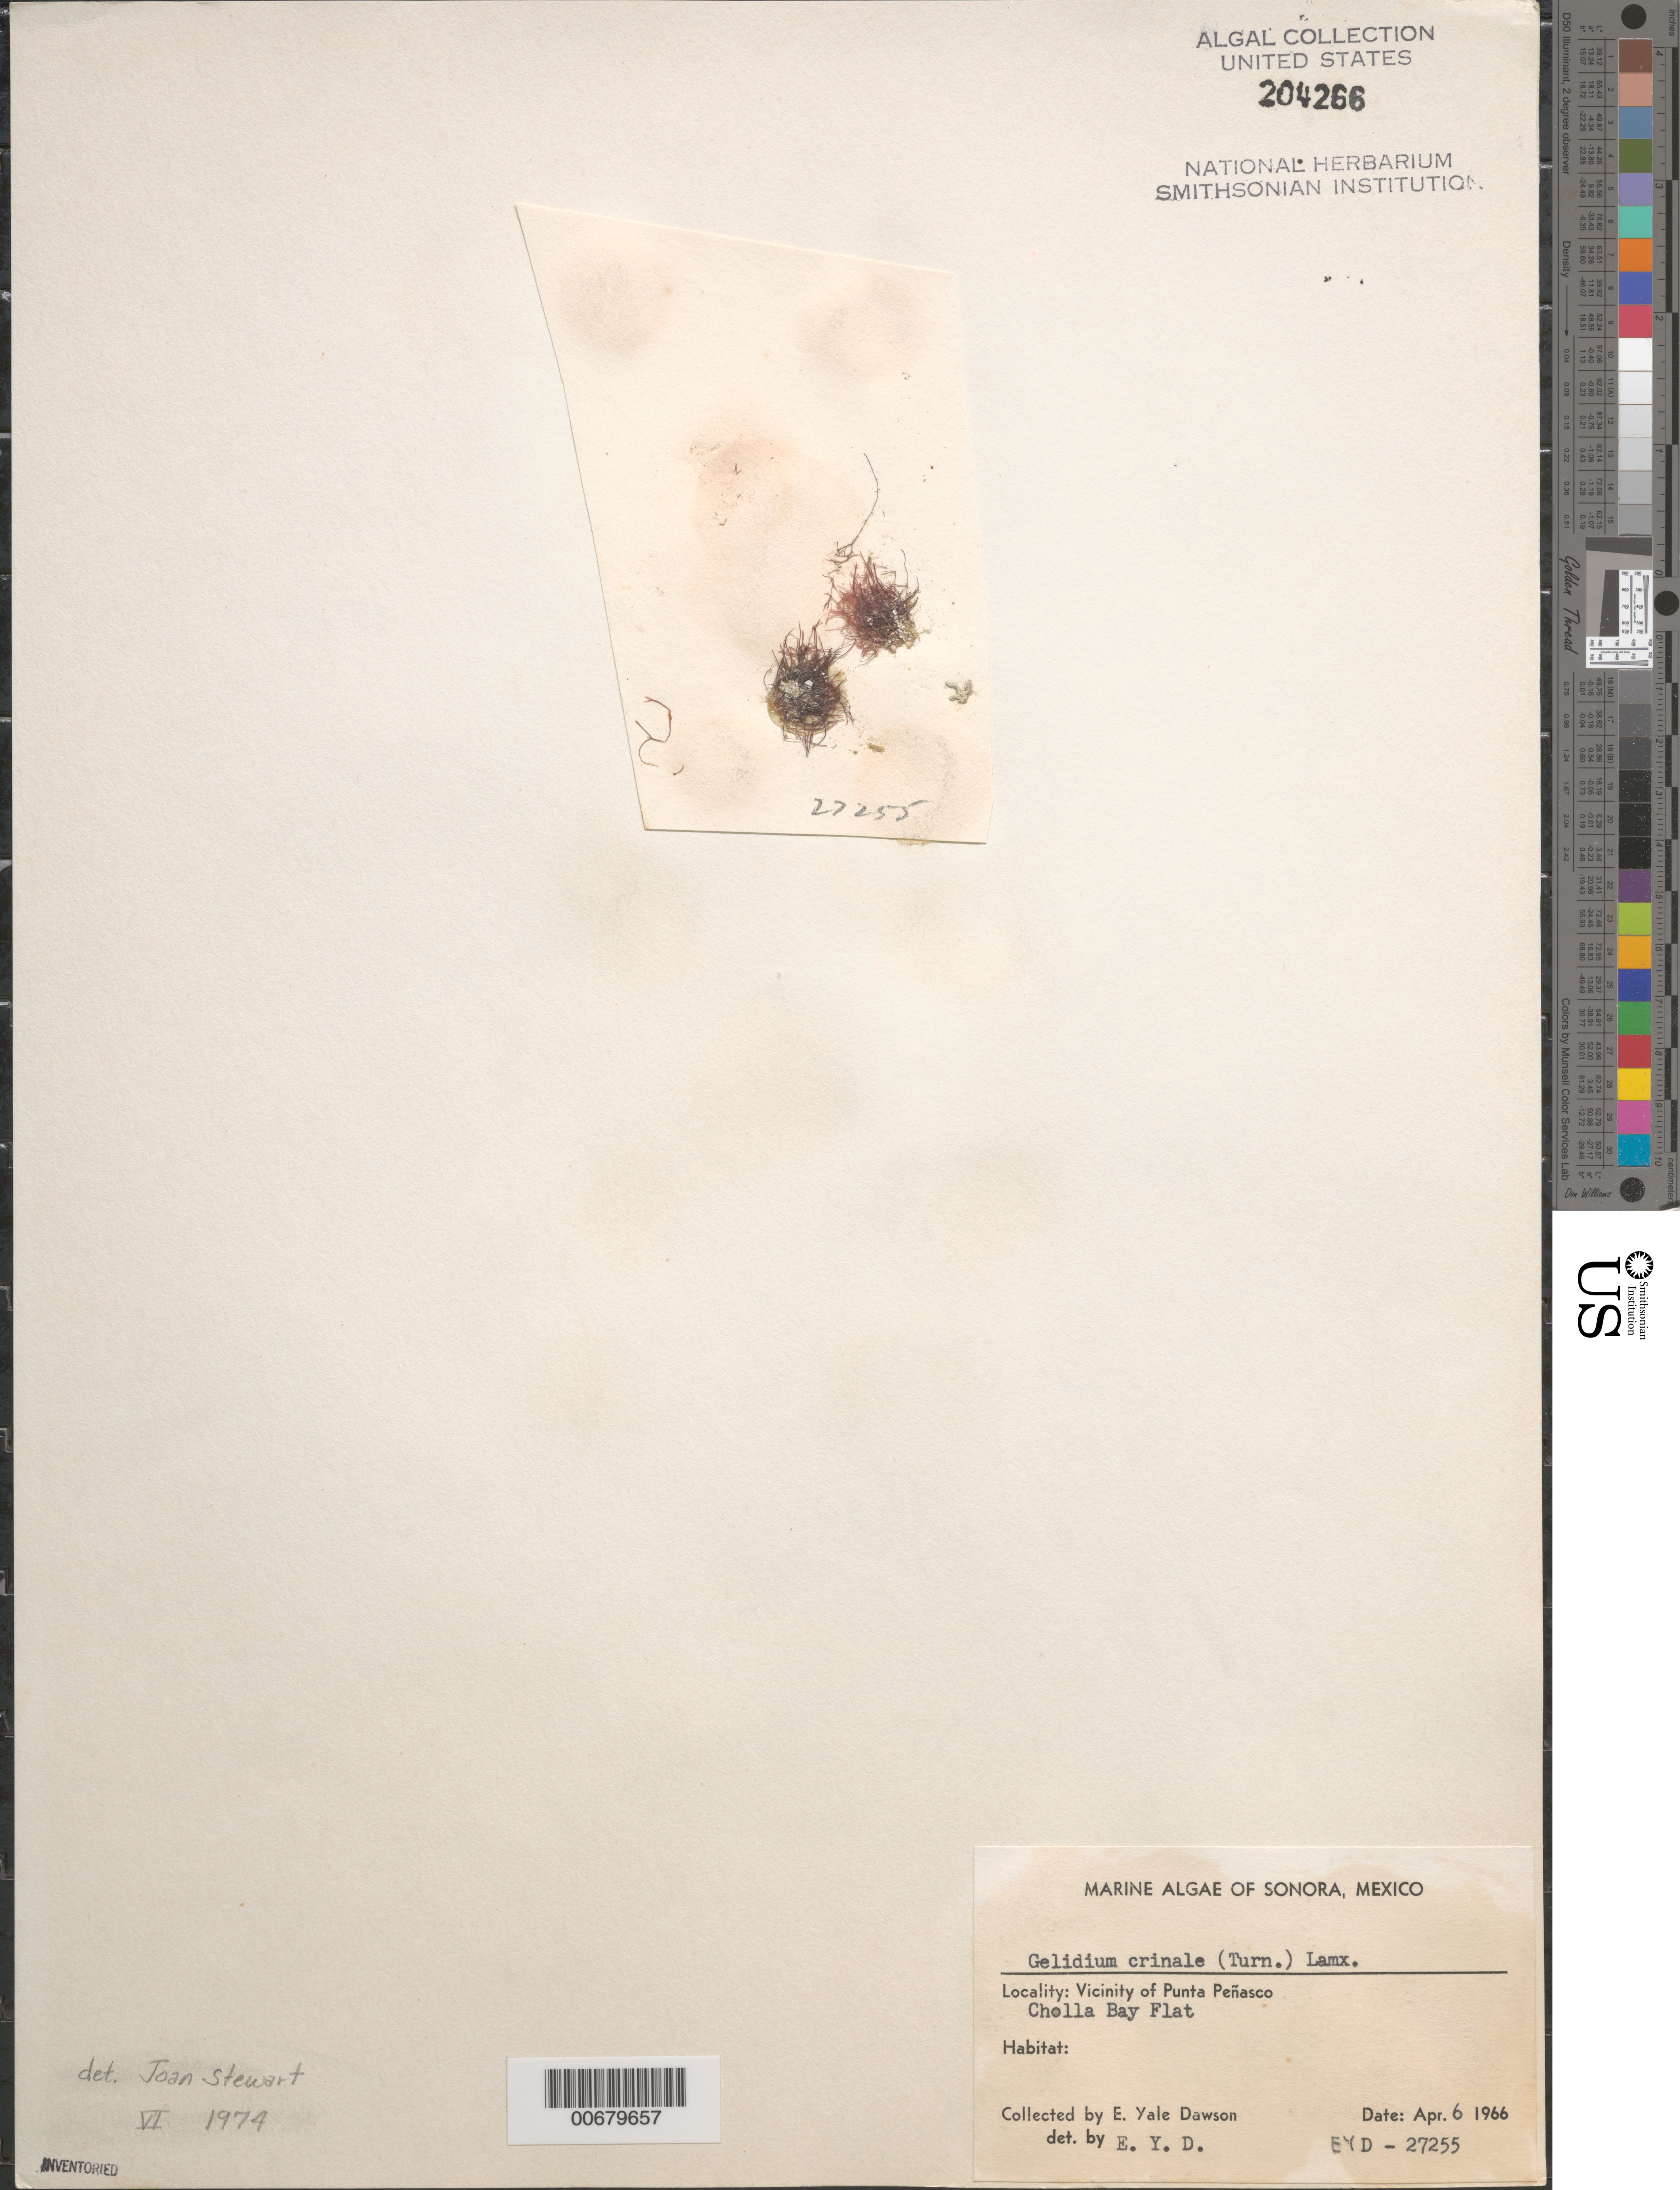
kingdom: Plantae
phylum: Rhodophyta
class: Florideophyceae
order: Gelidiales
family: Gelidiaceae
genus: Gelidium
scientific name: Gelidium crinale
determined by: Dawson, E. Y.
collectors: E. Y. Dawson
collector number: EYD 27255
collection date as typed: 06 Apr 1966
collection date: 1966-04-06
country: Mexico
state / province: Sonora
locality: Bahia Cholla (Cholla Bay), Punta Penasco area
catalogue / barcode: US 204266